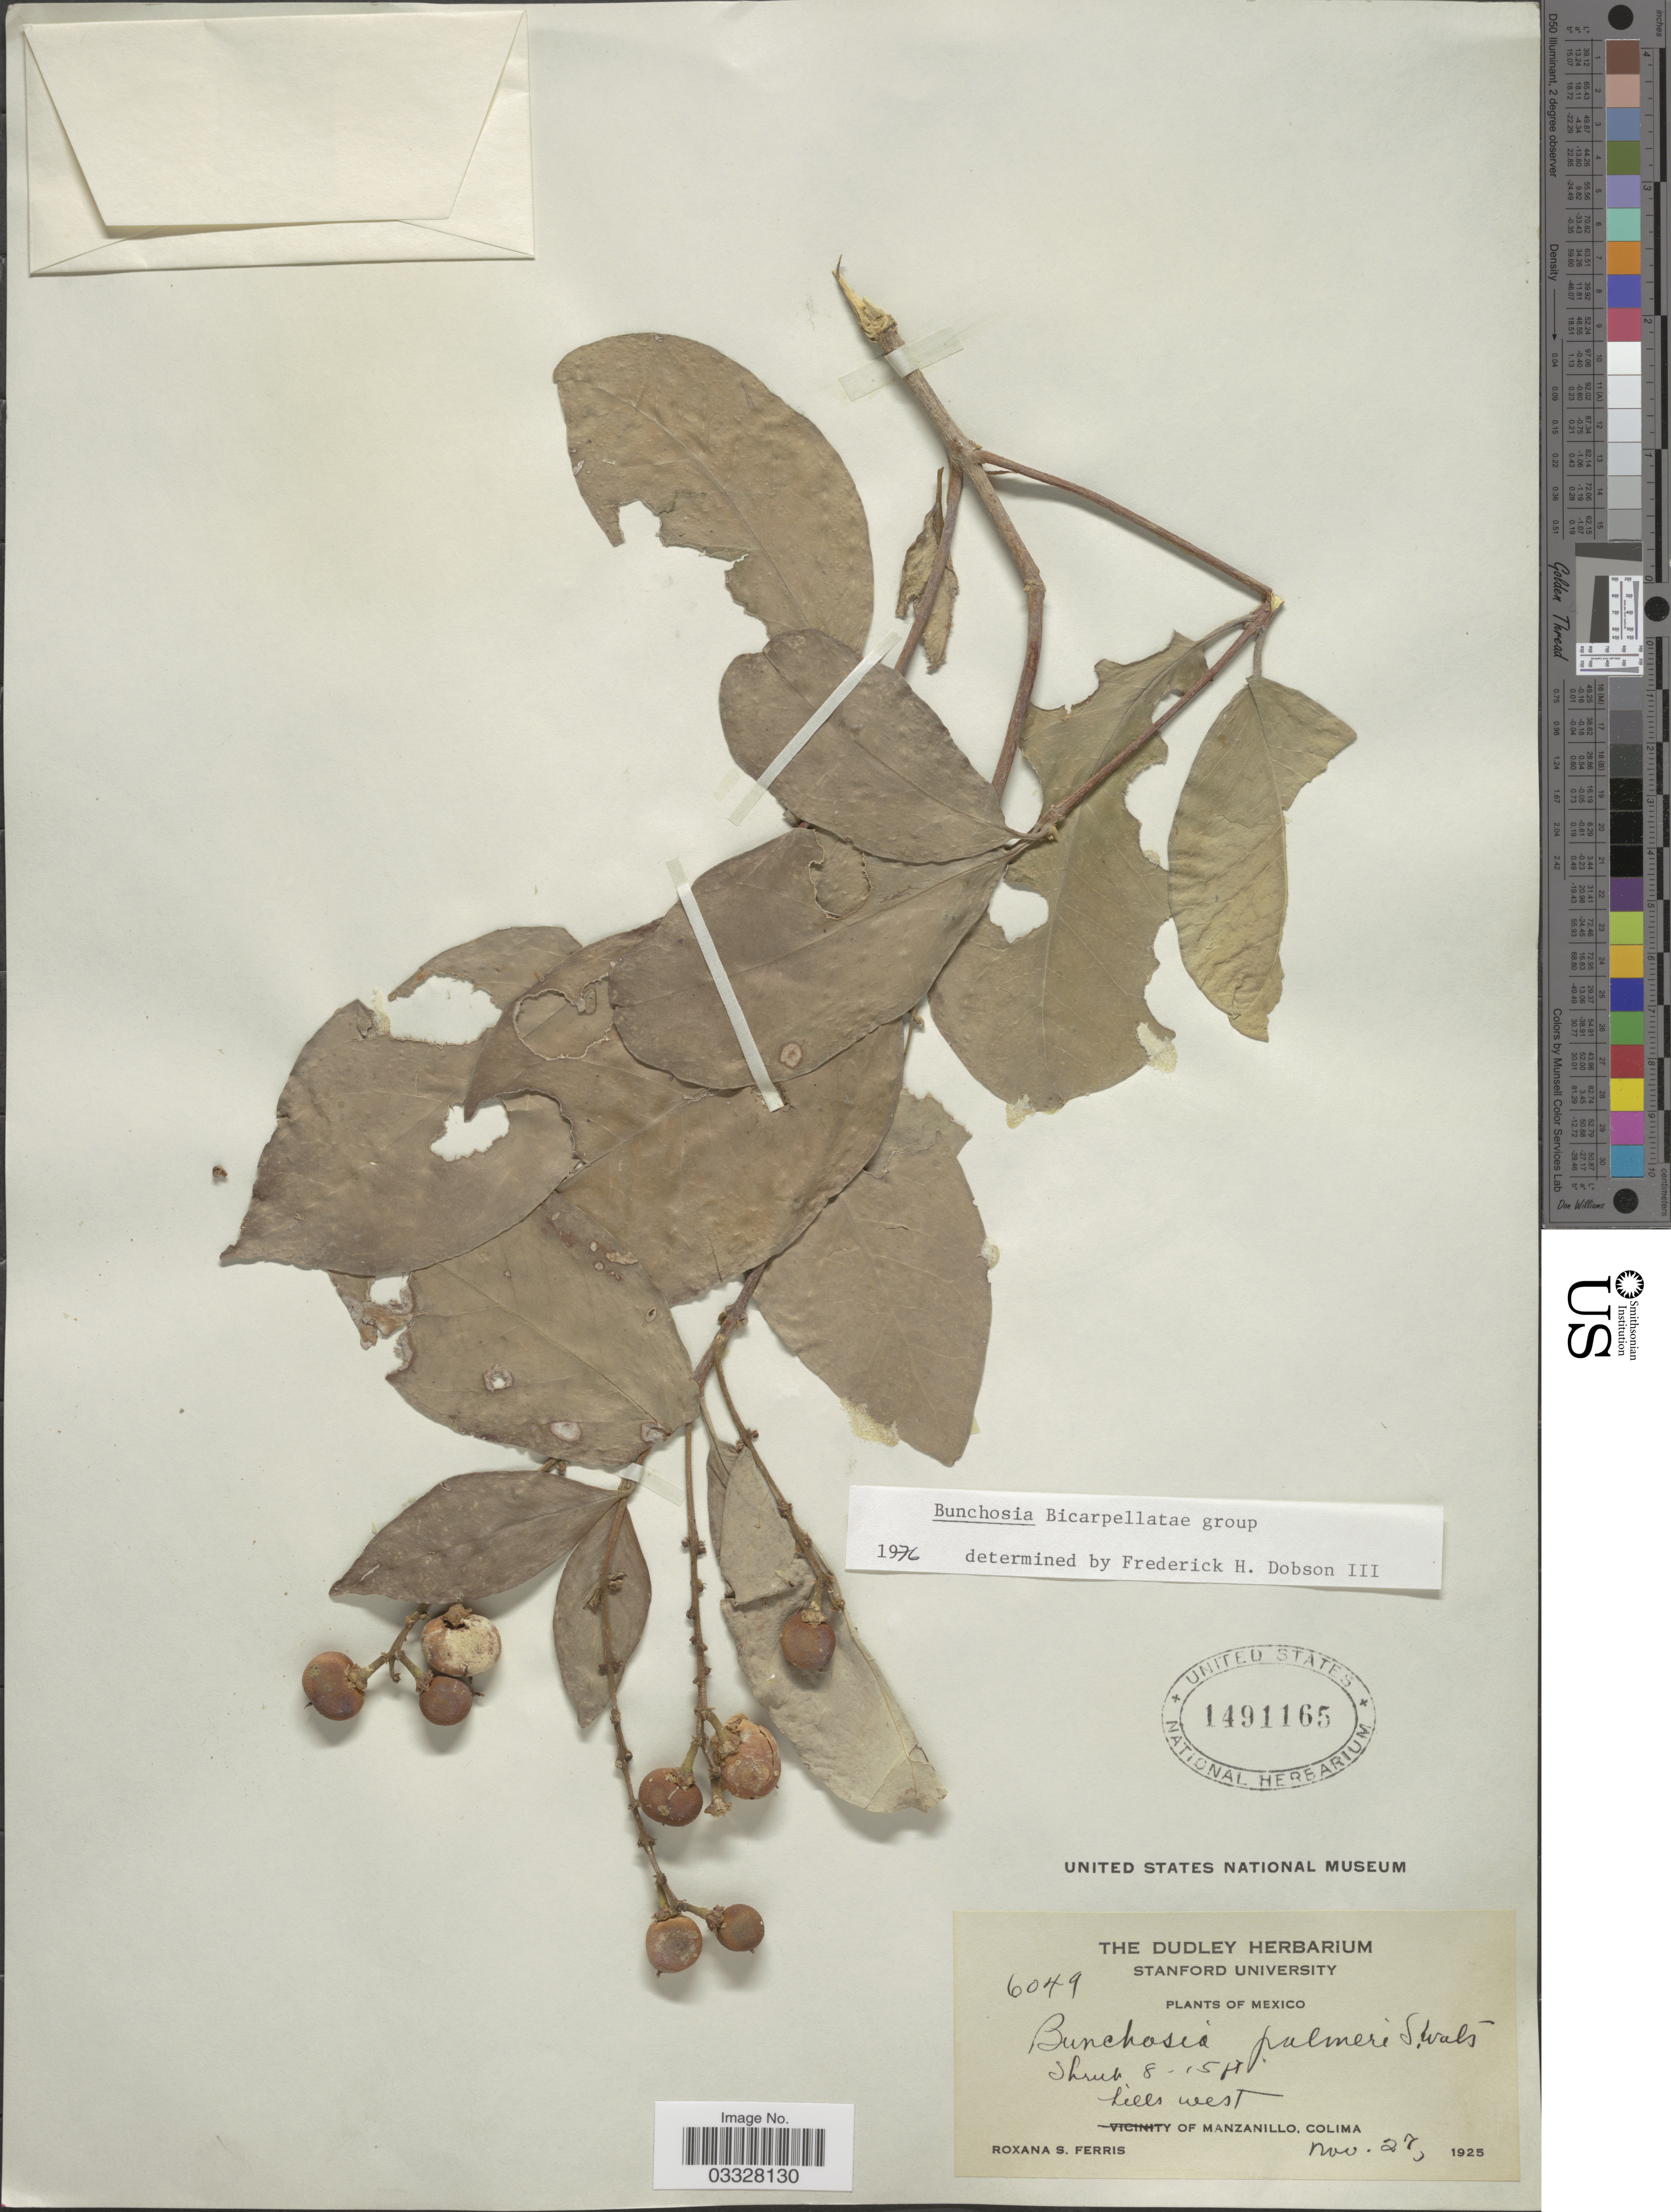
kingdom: Plantae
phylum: Tracheophyta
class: Magnoliopsida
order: Malpighiales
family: Malpighiaceae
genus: Bunchosia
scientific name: Bunchosia palmeri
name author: S. Watson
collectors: R. S. Ferris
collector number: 6049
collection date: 1925-11-27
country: Mexico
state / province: Colima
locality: Hills west of Manzanillo.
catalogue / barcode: US 1491165